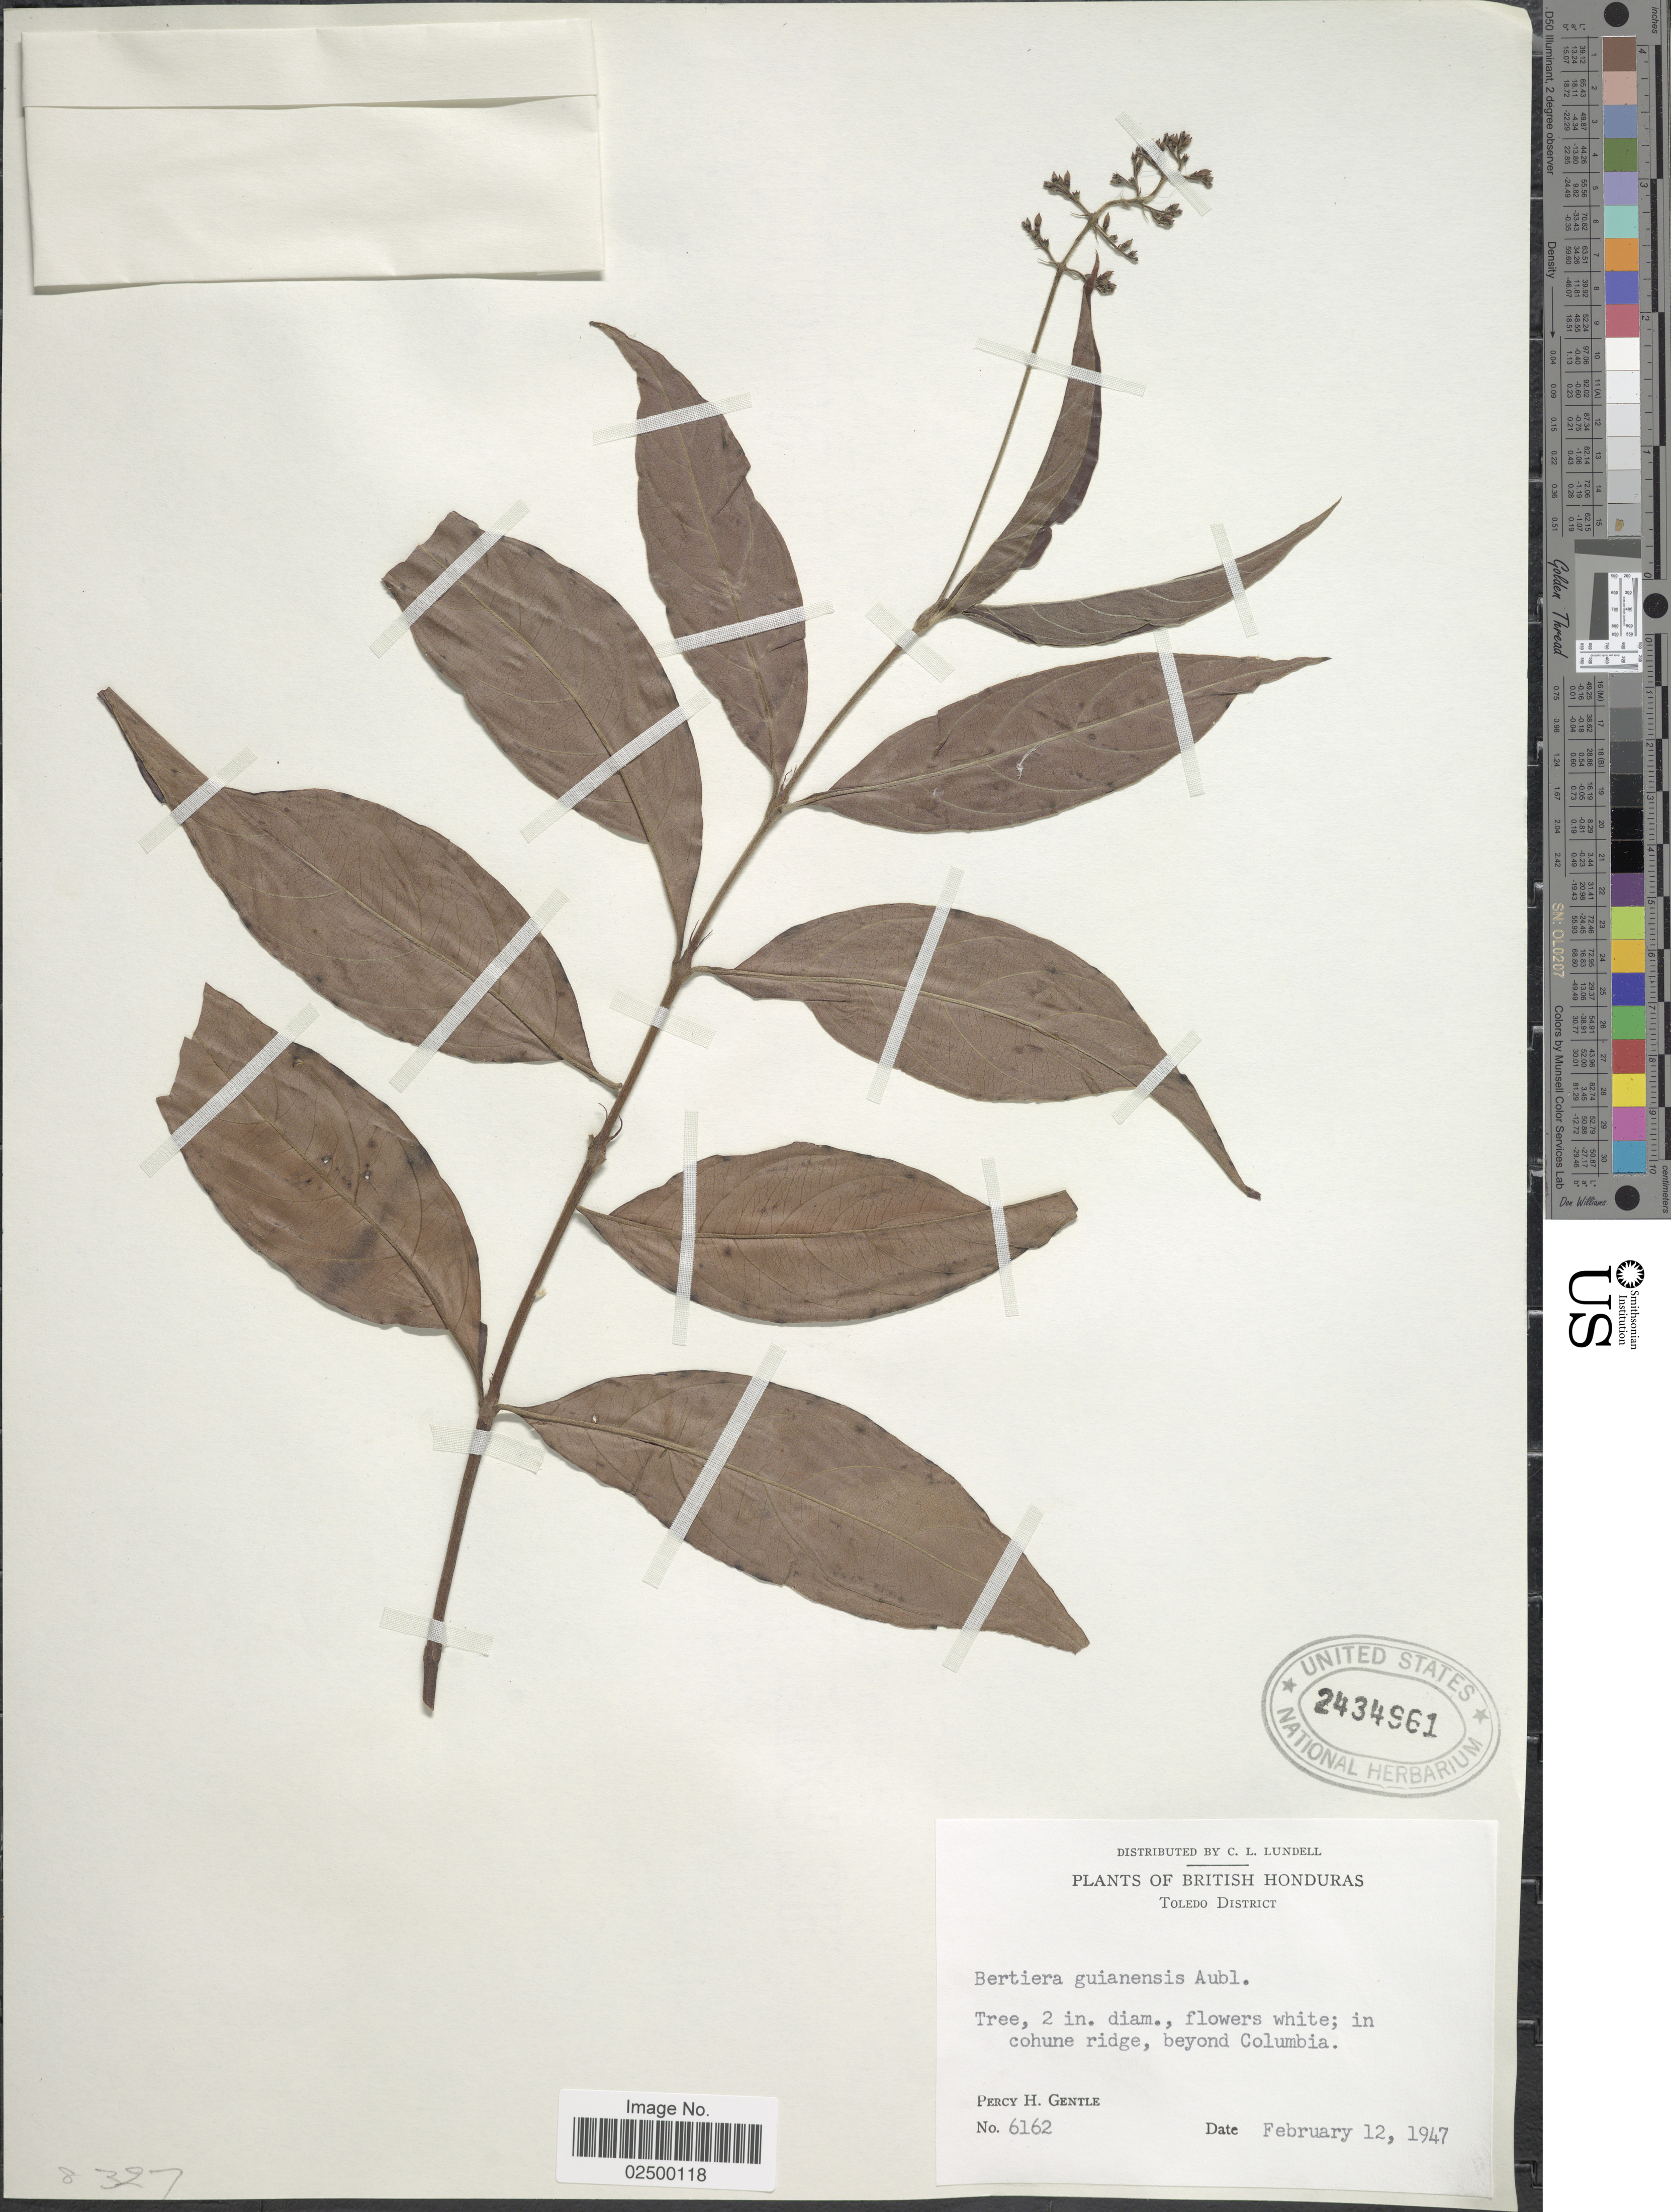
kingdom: Plantae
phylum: Tracheophyta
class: Magnoliopsida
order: Gentianales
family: Rubiaceae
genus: Bertiera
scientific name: Bertiera guianensis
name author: Aubl.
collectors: P. H. Gentle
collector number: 6162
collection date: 1947-02-12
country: Belize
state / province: Toledo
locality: British Honduras, Toledo District, in cohune ridge, beyond Columbia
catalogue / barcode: US 2434961